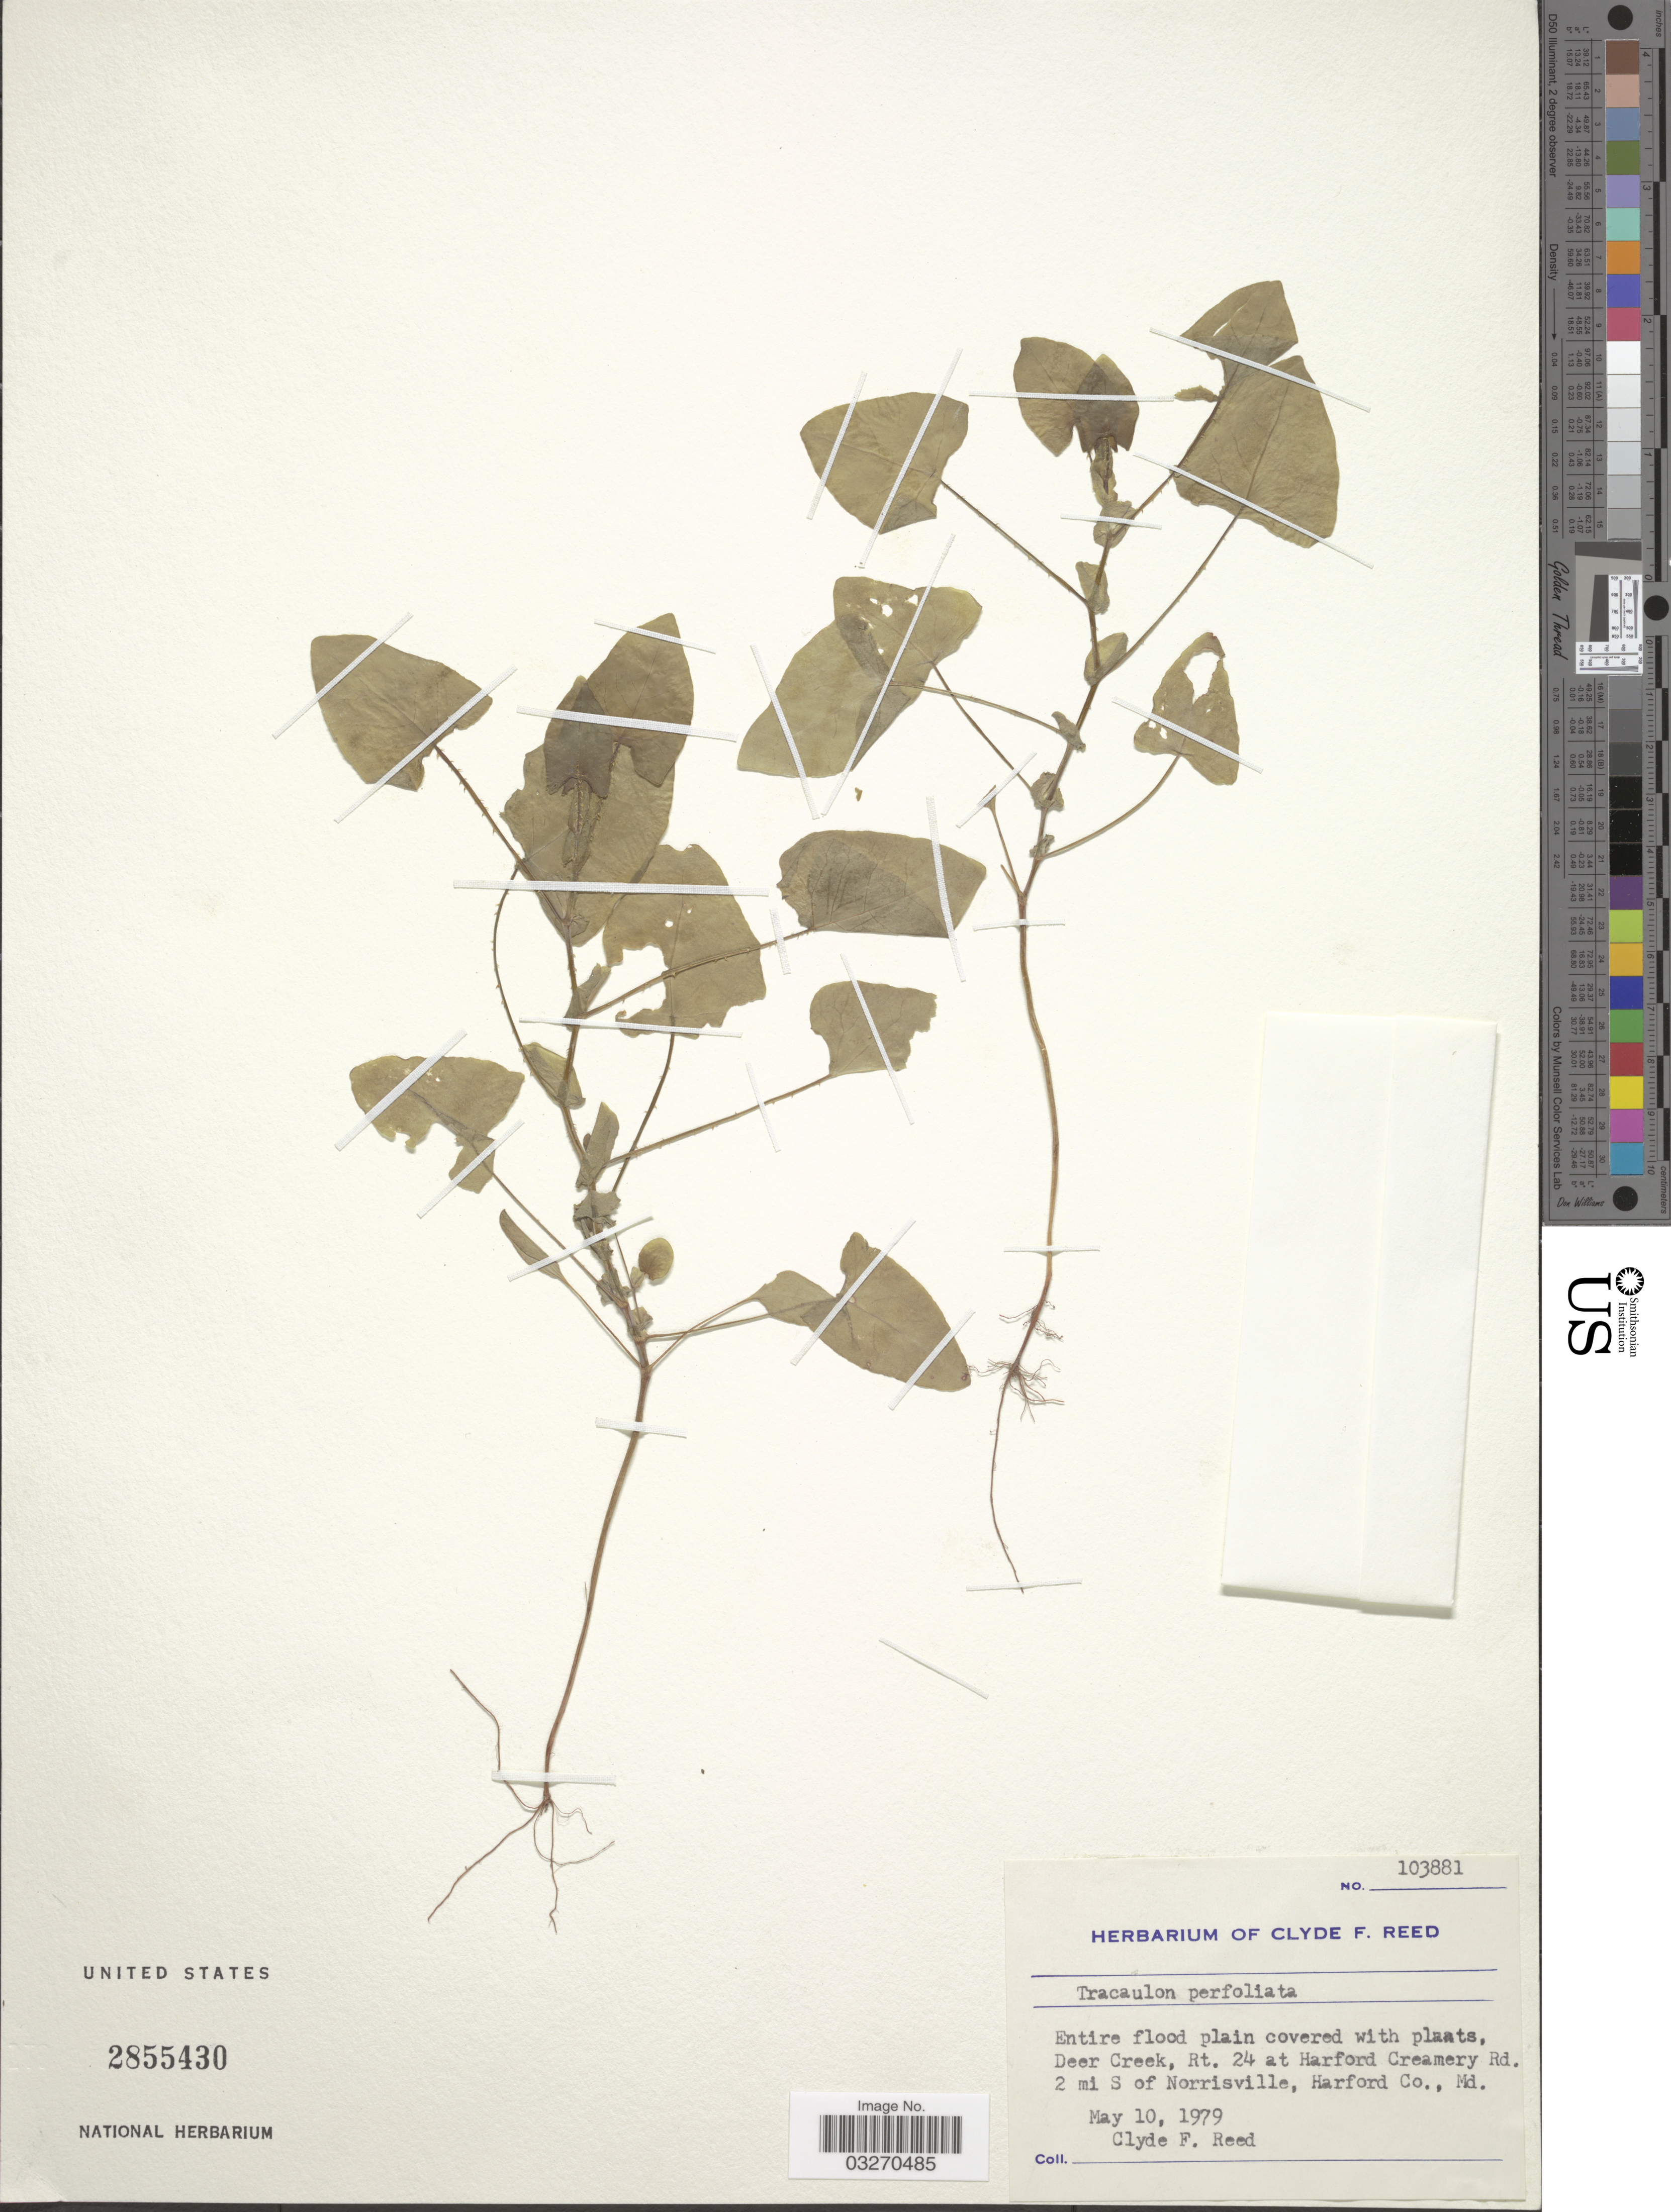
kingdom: Plantae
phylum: Tracheophyta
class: Magnoliopsida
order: Caryophyllales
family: Polygonaceae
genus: Persicaria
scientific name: Persicaria perfoliata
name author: (L.) H. Gross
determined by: Atha, D. E.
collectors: C. F. Reed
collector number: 103881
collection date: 1979-05-10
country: United States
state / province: Maryland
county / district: Harford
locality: Deer Creek, Rt. 24 at Harford Creamery Rd. 2 mi S of Norrisville, Harford Co.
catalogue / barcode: US 2855430